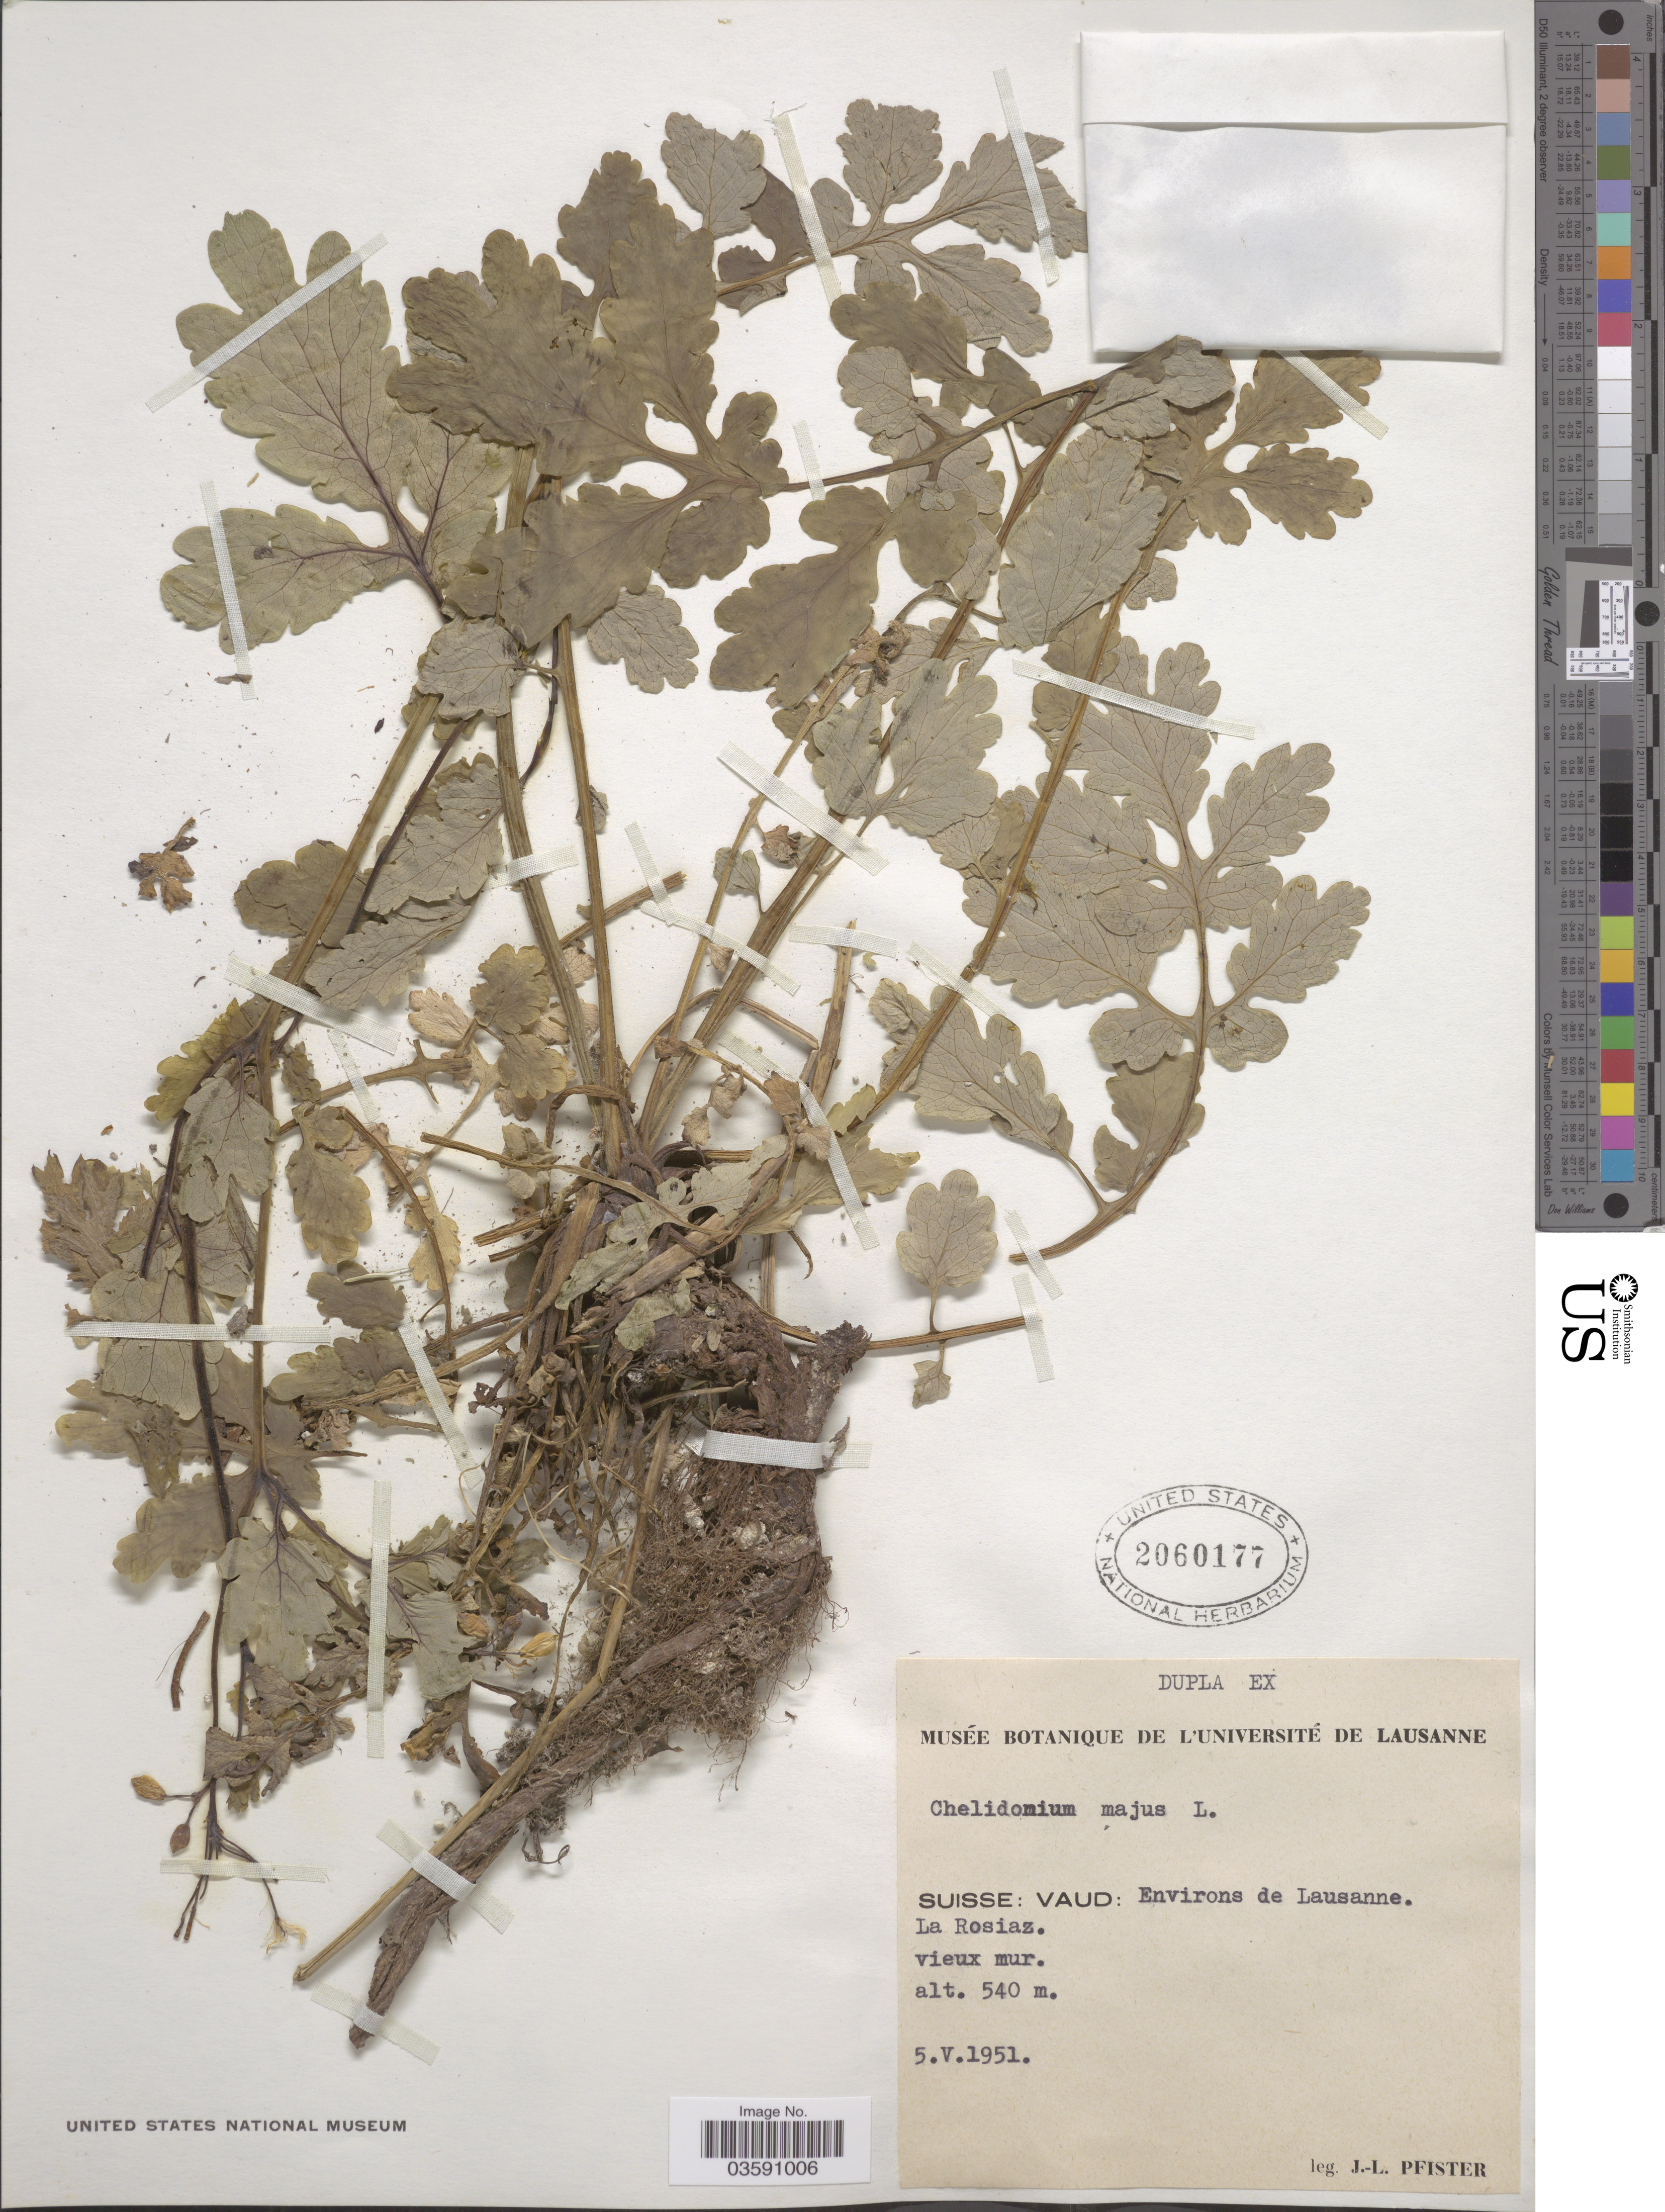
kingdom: Plantae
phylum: Tracheophyta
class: Magnoliopsida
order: Ranunculales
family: Papaveraceae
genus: Chelidonium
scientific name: Chelidonium majus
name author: L.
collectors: J. Pfister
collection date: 1951-05-05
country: Switzerland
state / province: Vaud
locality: Suisse: Environs de Lausanne. La Rosiaz.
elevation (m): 540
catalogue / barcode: US 2060177